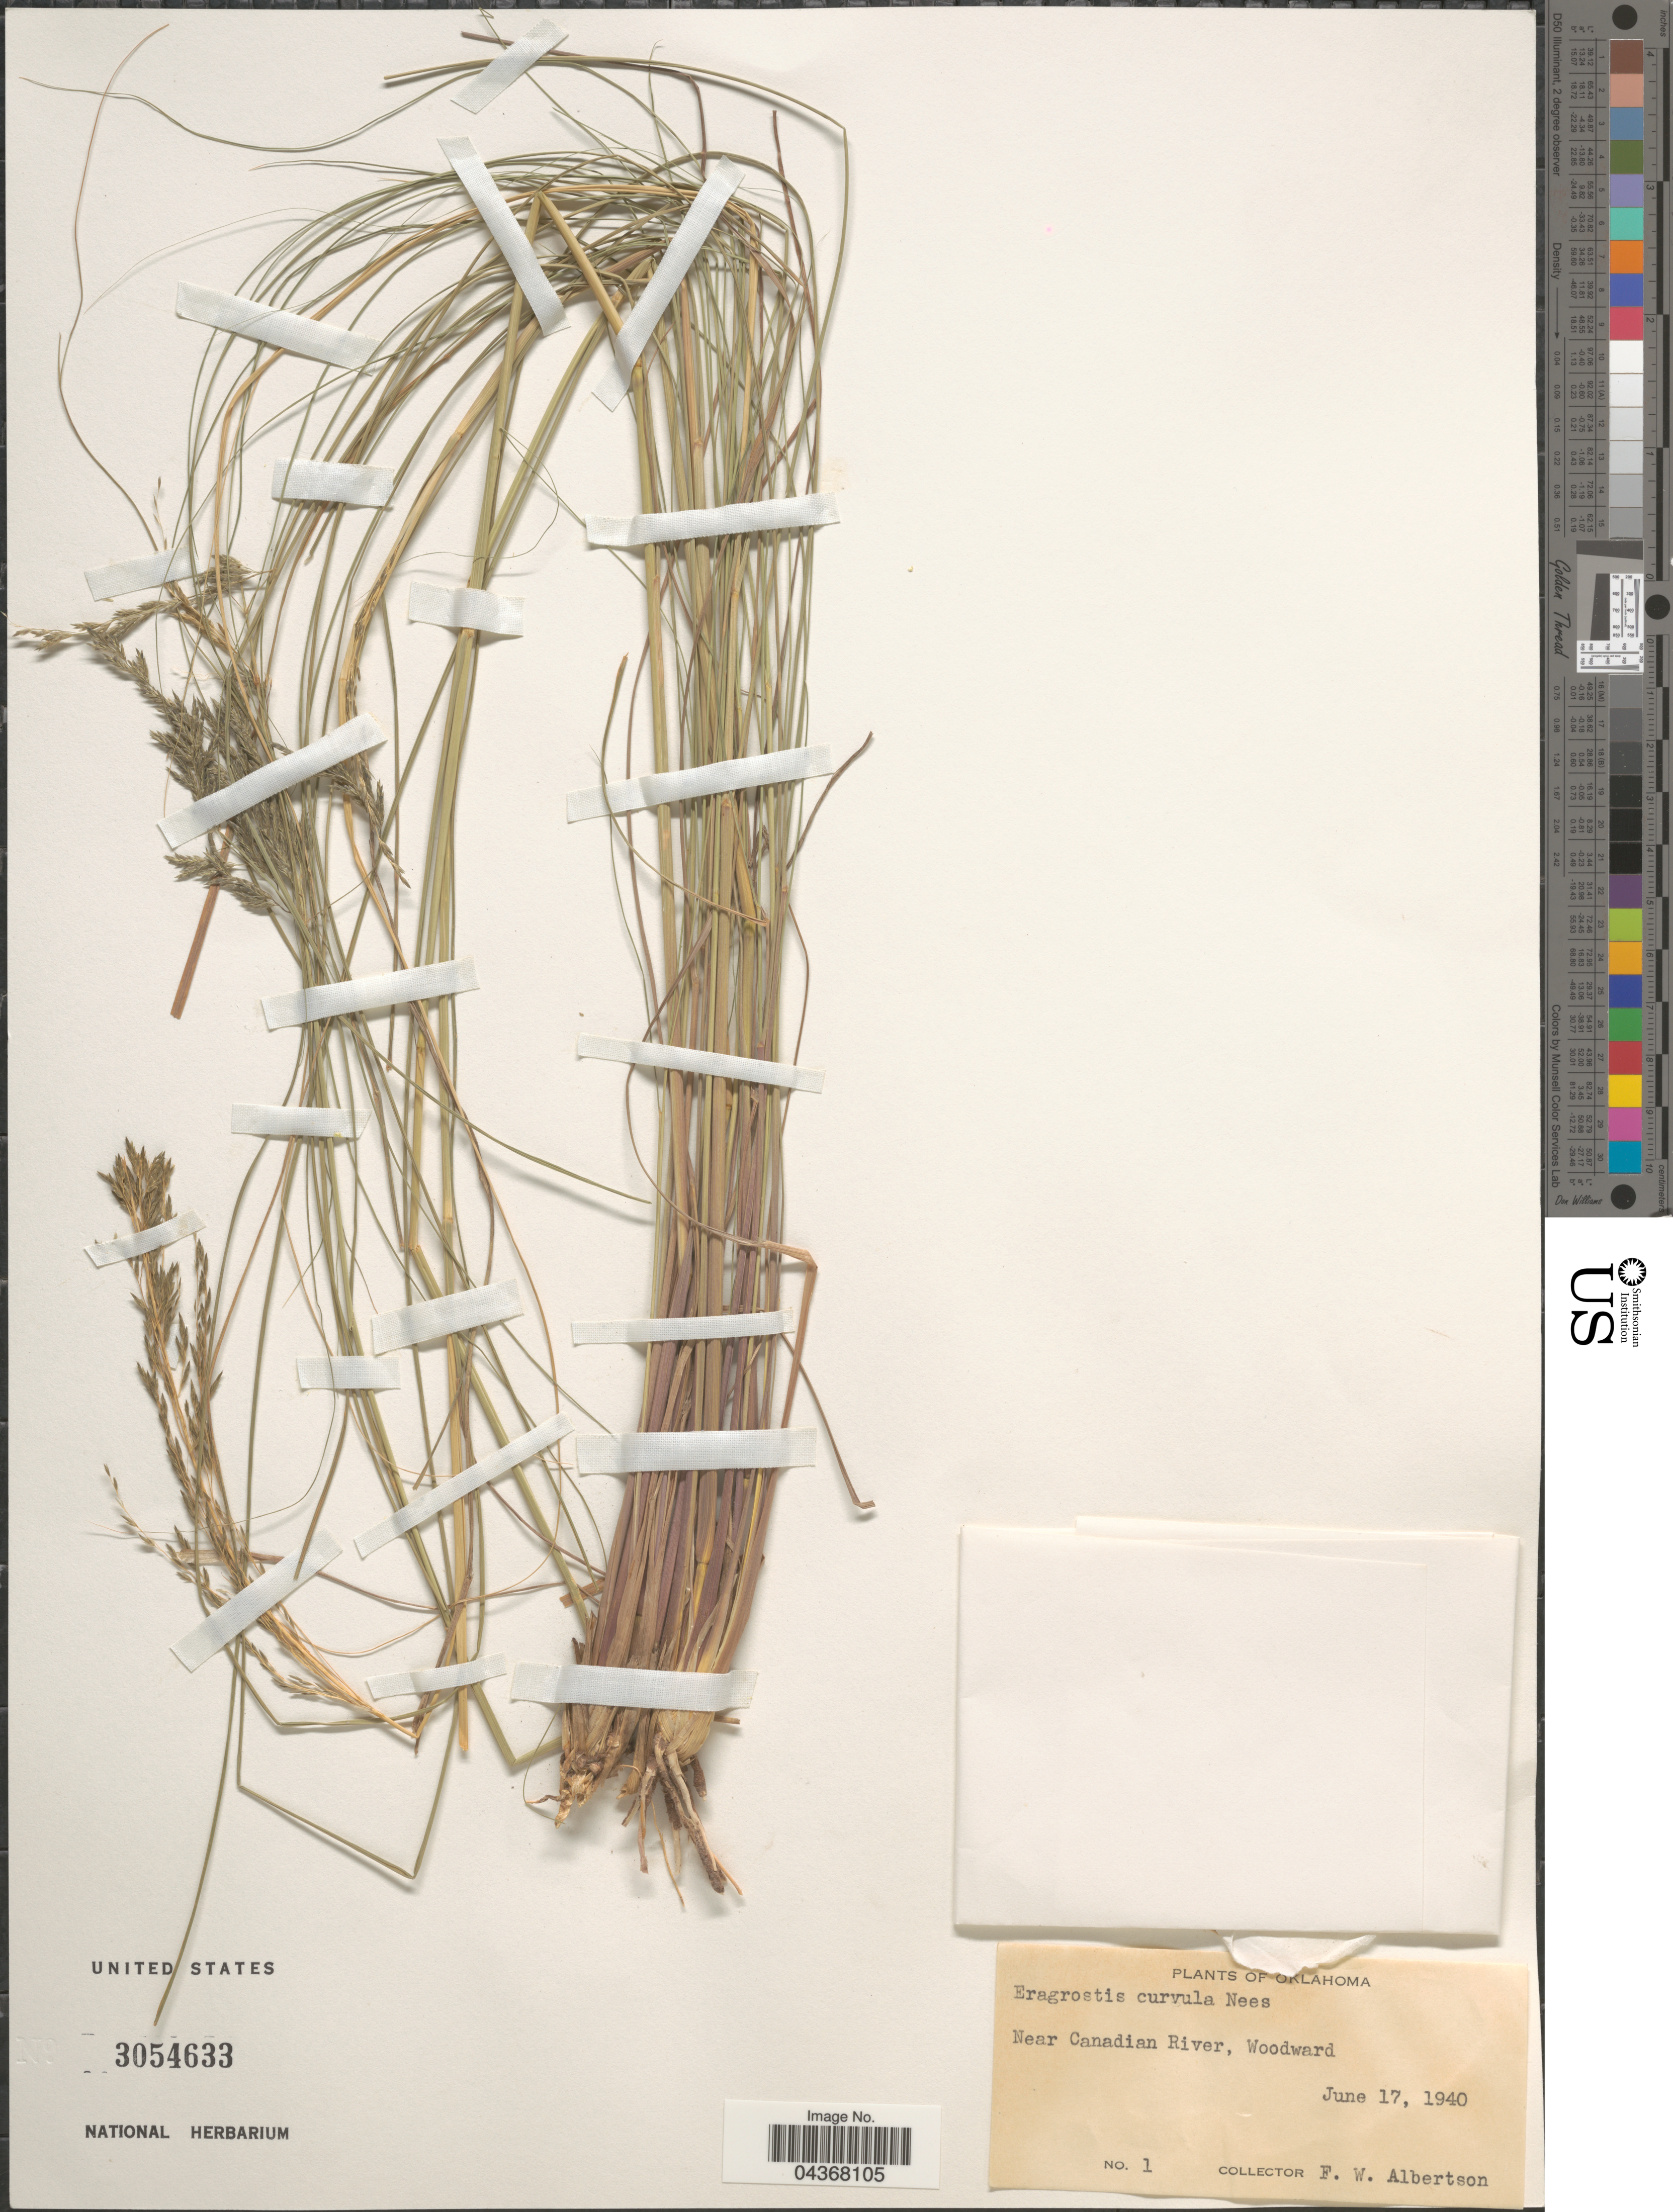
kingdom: Plantae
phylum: Tracheophyta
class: Liliopsida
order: Poales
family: Poaceae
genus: Eragrostis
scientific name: Eragrostis curvula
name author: (Schrad.) Nees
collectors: F. Albertson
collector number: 1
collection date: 1940-06-17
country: United States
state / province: Oklahoma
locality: Near Canadian River, Woodward.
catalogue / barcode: US 3054633